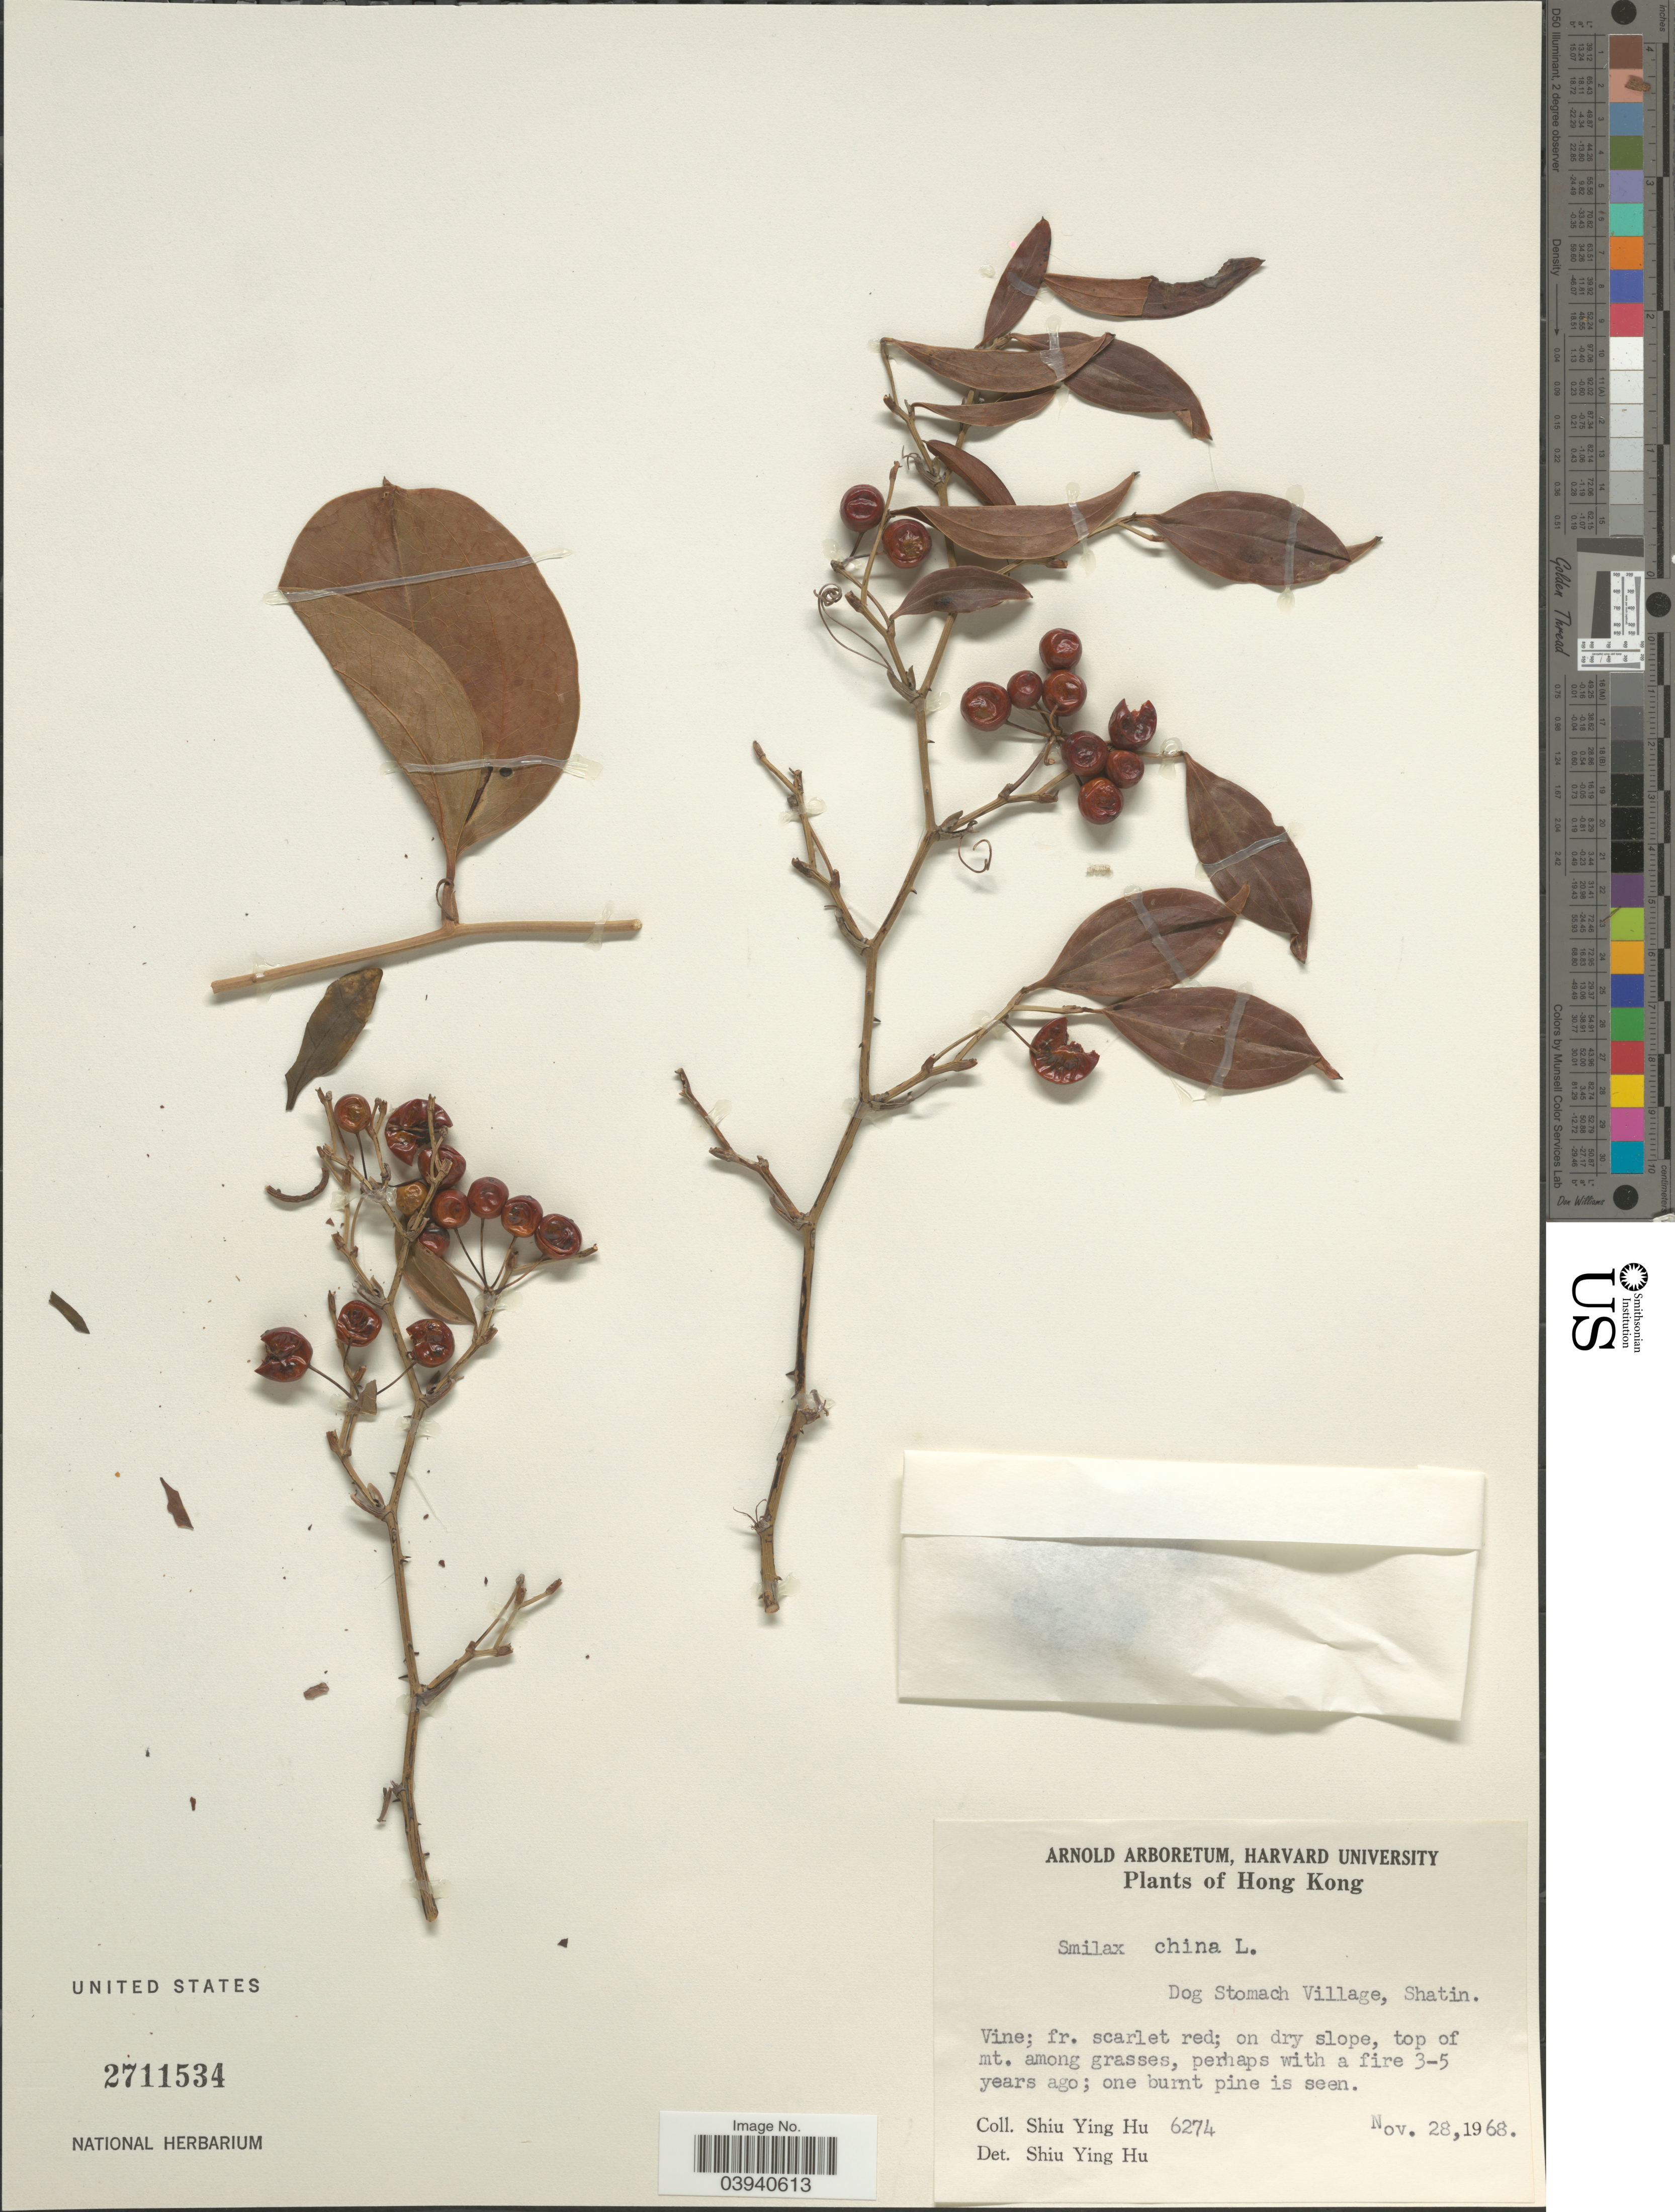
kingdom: Plantae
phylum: Tracheophyta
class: Liliopsida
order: Liliales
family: Smilacaceae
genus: Smilax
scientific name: Smilax china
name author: L.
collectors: S. Y. Hu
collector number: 6274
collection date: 1968-11-28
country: China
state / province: Hong Kong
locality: Dog Stomach Village, Shatin.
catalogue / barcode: US 2711534